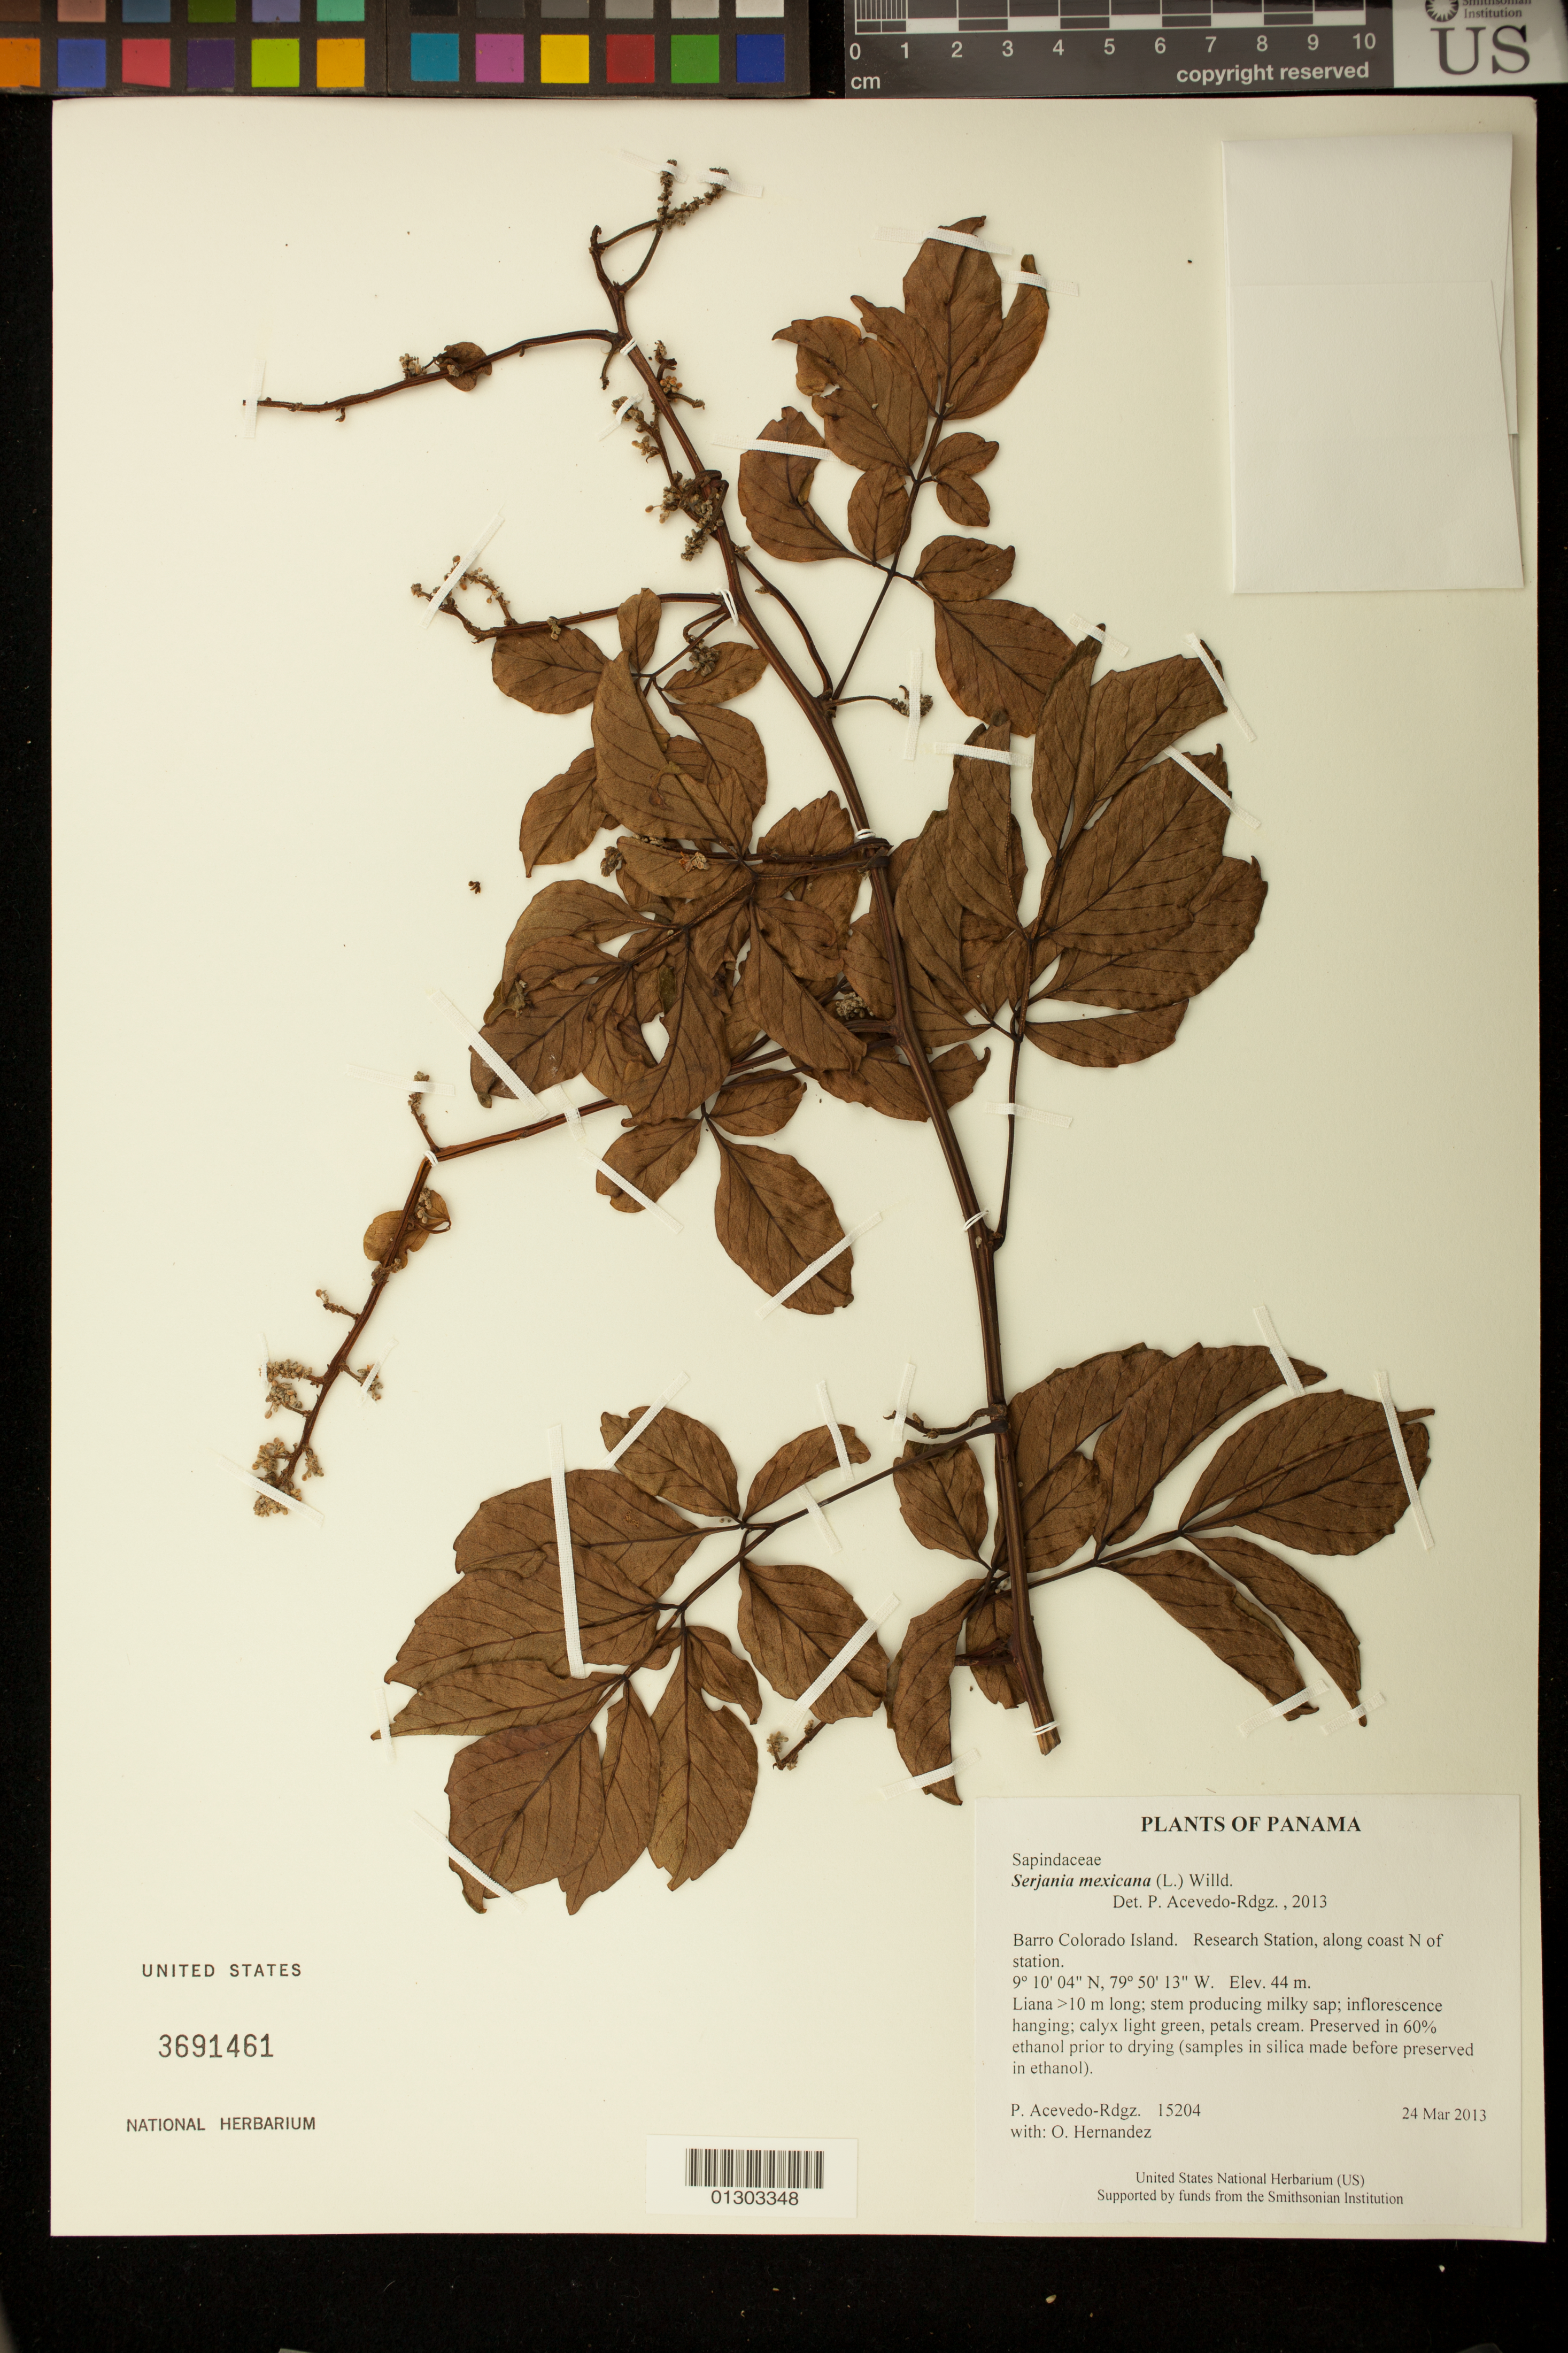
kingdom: Plantae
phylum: Tracheophyta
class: Magnoliopsida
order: Sapindales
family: Sapindaceae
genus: Serjania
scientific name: Serjania mexicana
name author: (L.) Willd.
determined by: Acevedo-Rodríguez, P., (BOT), Smithsonian Institution - National Museum of Natural History (UNITED STATES)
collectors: P. Acevedo-Rodr. & O. Hernandez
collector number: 15204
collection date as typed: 24 Mar 2013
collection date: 2013-03-24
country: Panama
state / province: Panamá Oeste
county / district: Canal Zone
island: Barro Colorado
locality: Research Station, along coast N of station.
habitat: Along coast.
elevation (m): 44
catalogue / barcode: US 3691461